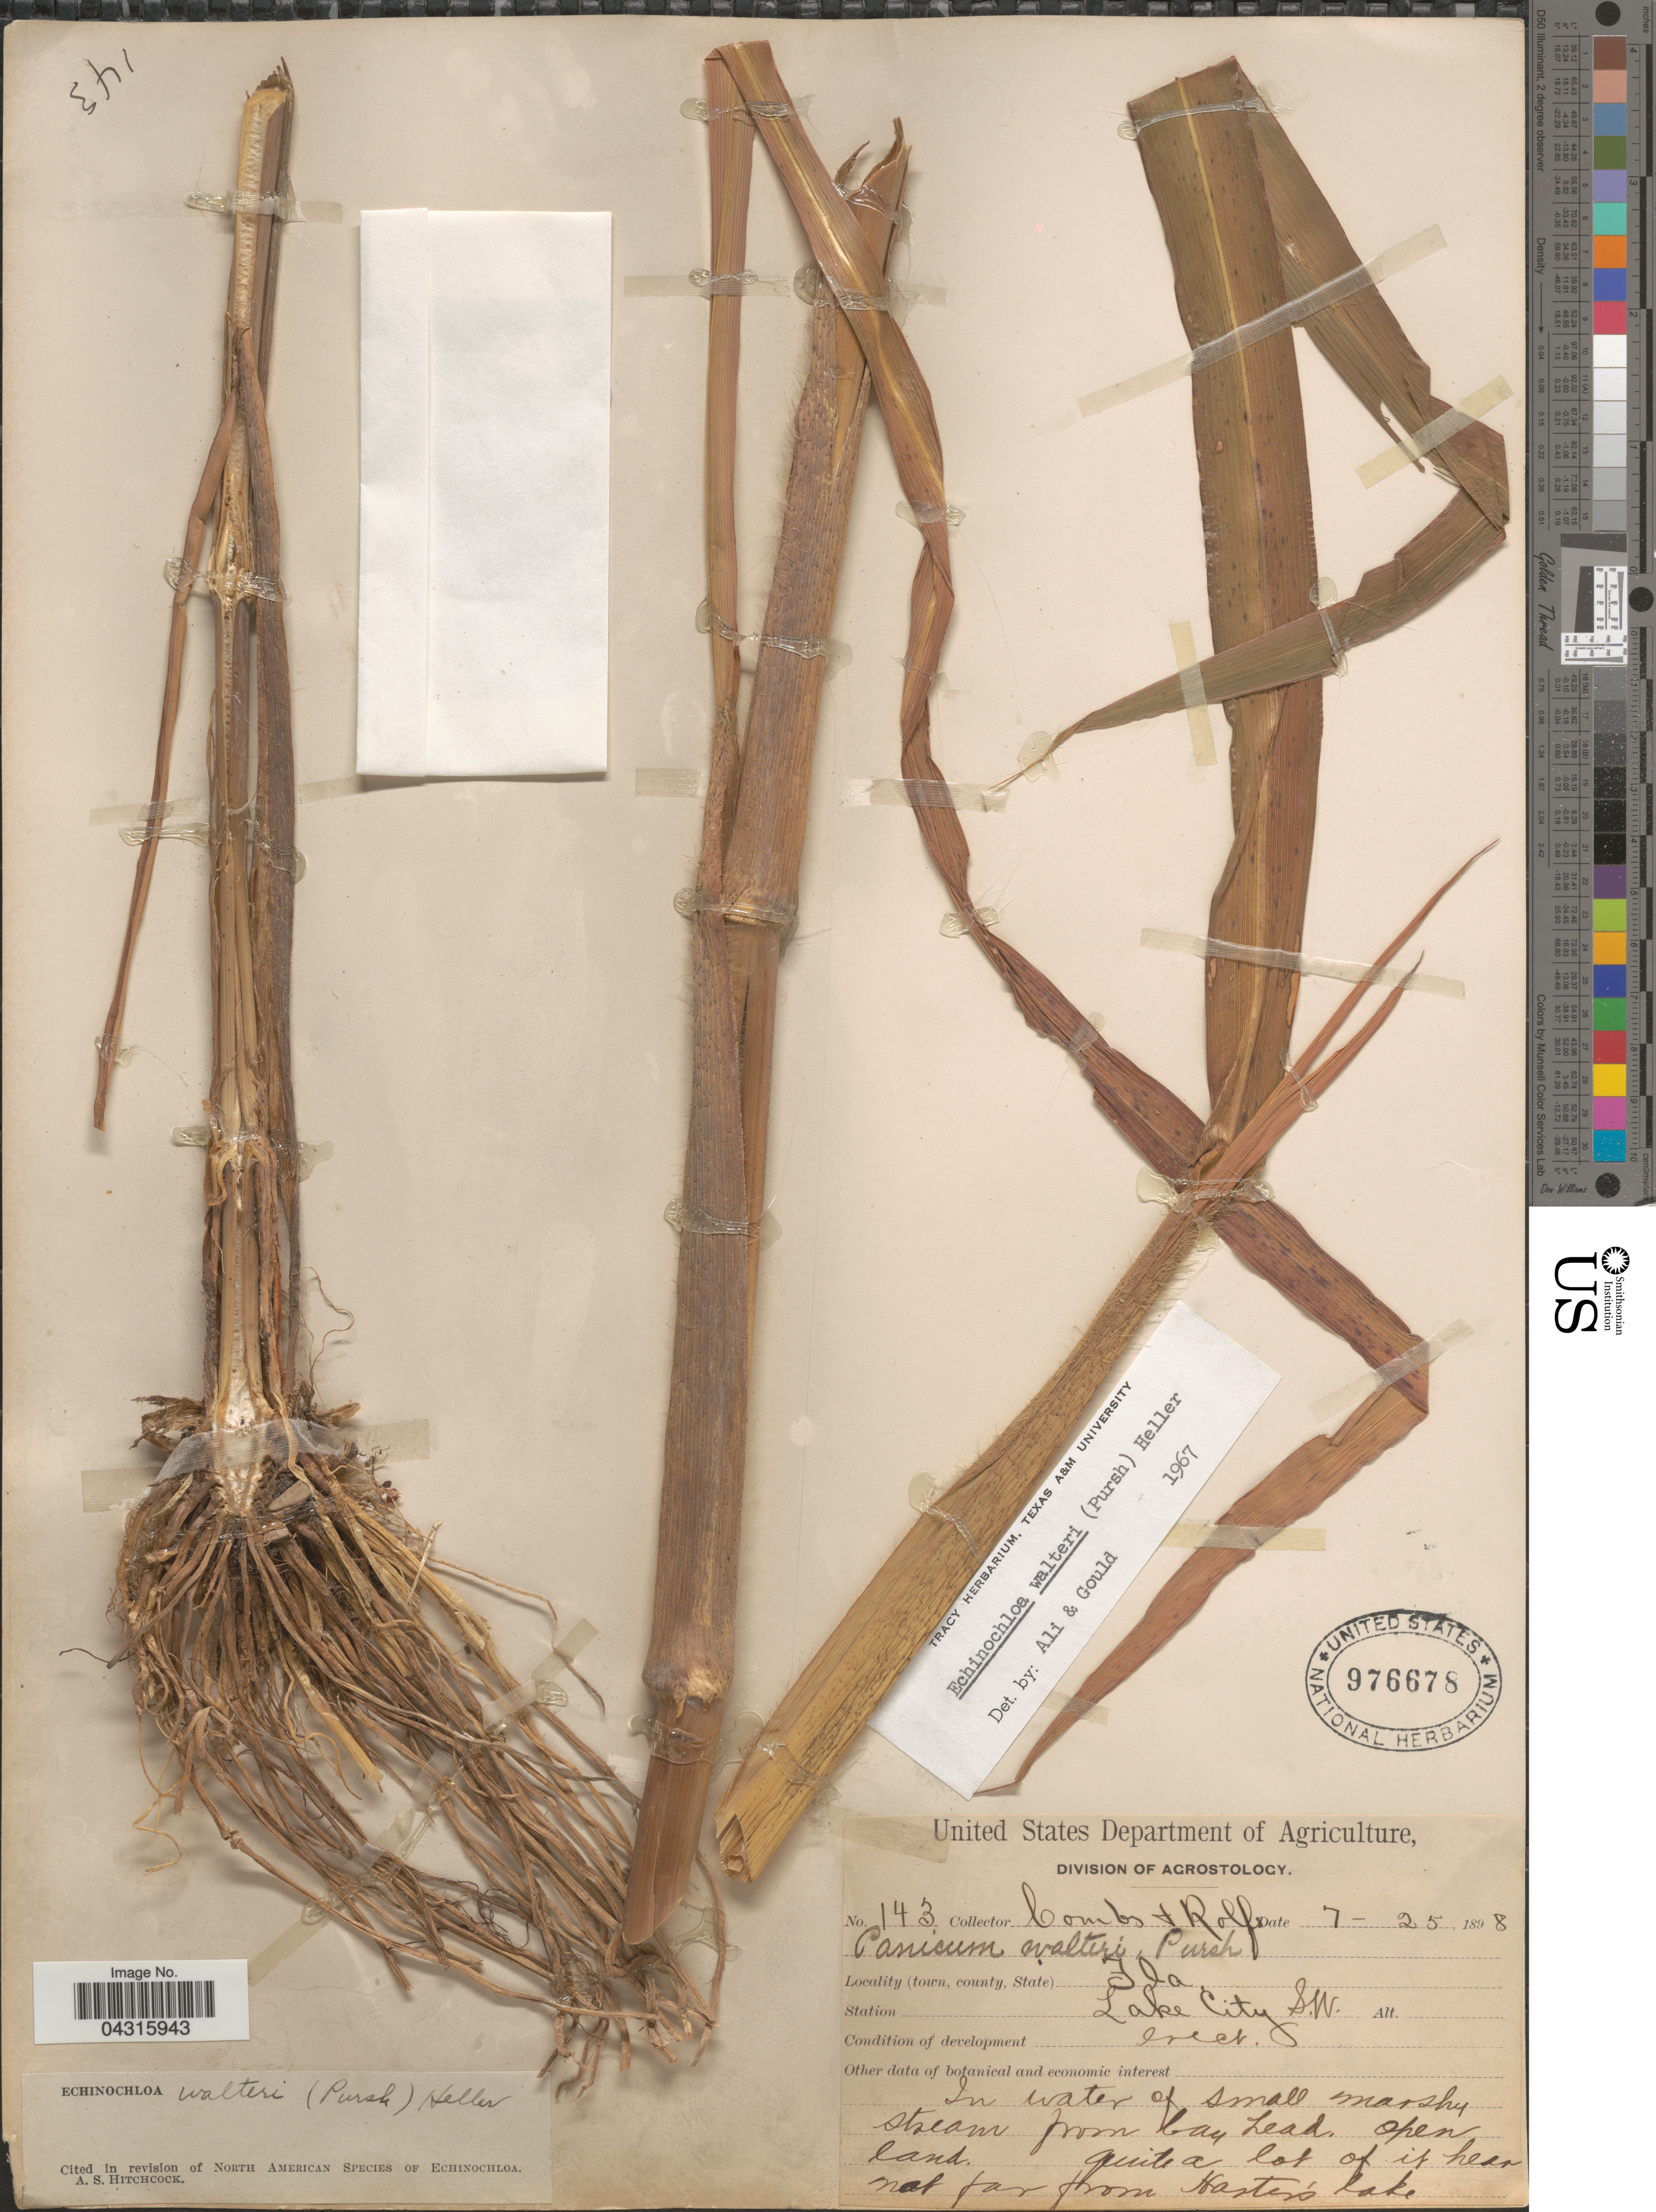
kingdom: Plantae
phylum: Tracheophyta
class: Liliopsida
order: Poales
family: Poaceae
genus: Echinochloa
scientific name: Echinochloa walteri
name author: (Pursh) A. Heller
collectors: -. Combs & Rolfs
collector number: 143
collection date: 1898-07-25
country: United States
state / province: Florida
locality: Lake City S.W. In water of small marshy stream from bay head. Open land.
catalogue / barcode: US 976678